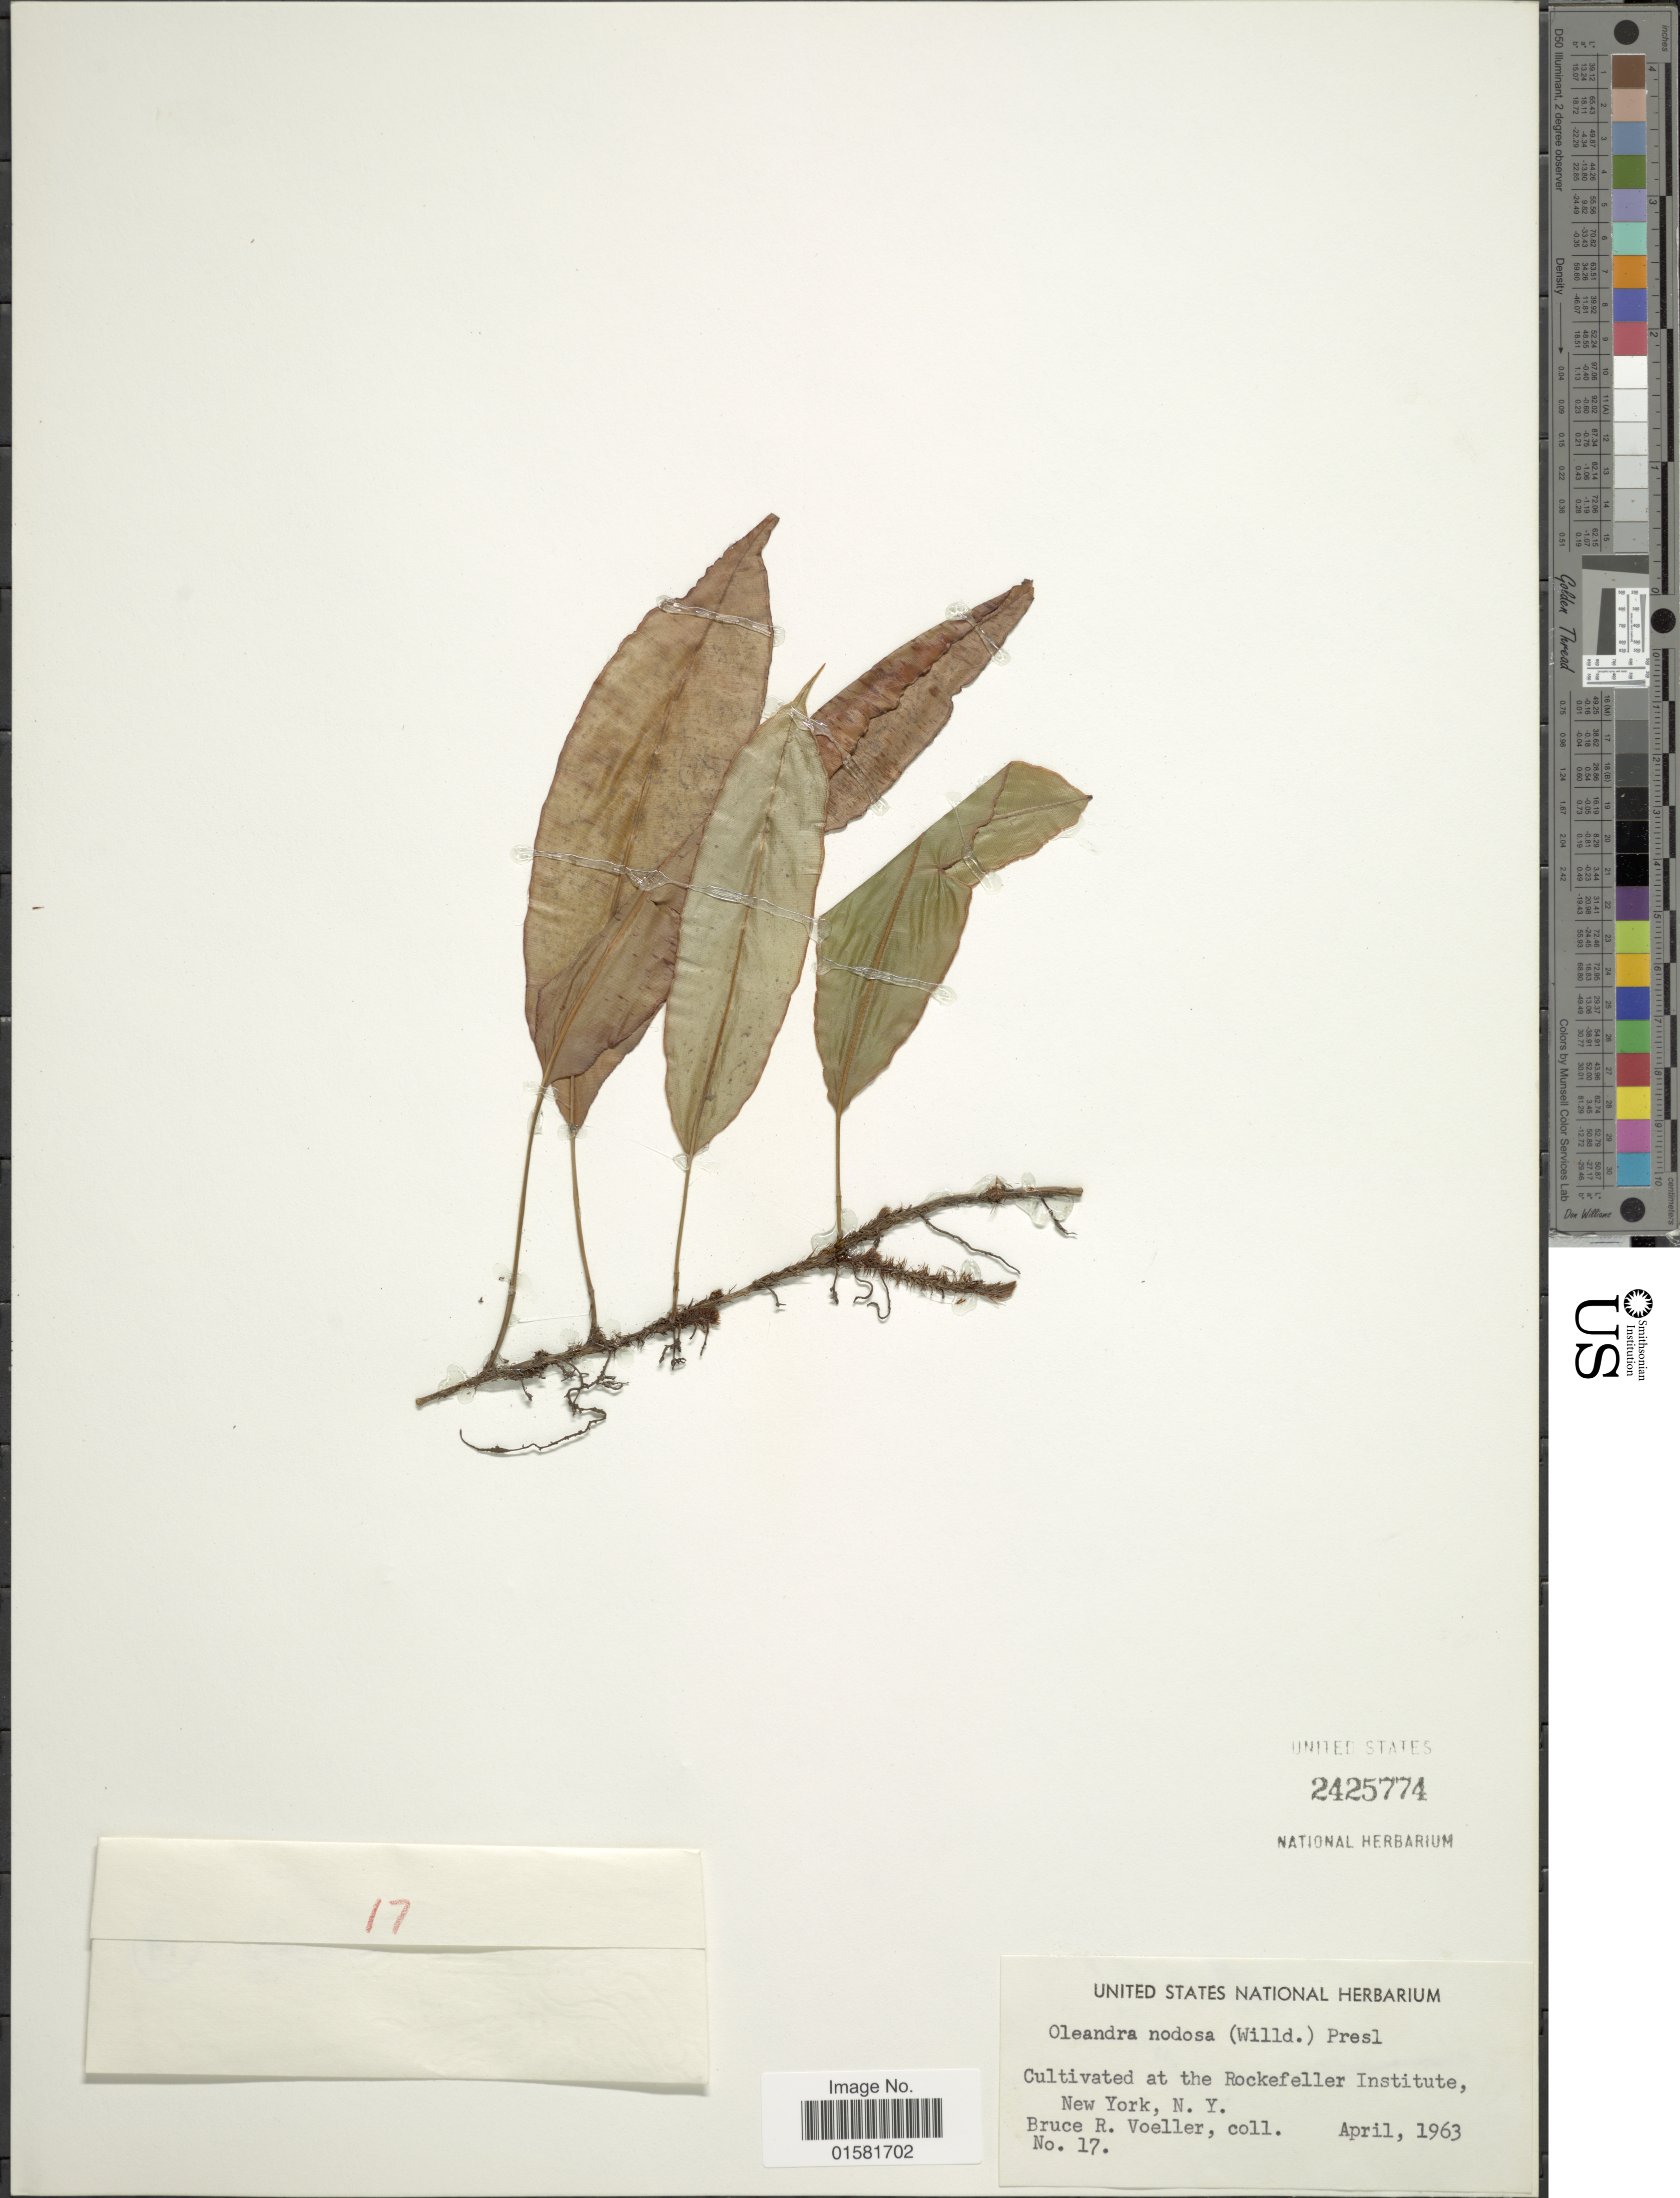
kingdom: Plantae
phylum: Tracheophyta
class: Polypodiopsida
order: Polypodiales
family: Oleandraceae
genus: Oleandra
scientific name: Oleandra nodosa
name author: (Willd.) C. Presl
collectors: B. Voeller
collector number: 17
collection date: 1963-04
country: United States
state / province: New York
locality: Rockefeller Institute, New York, N. Y.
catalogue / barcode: US 2425774